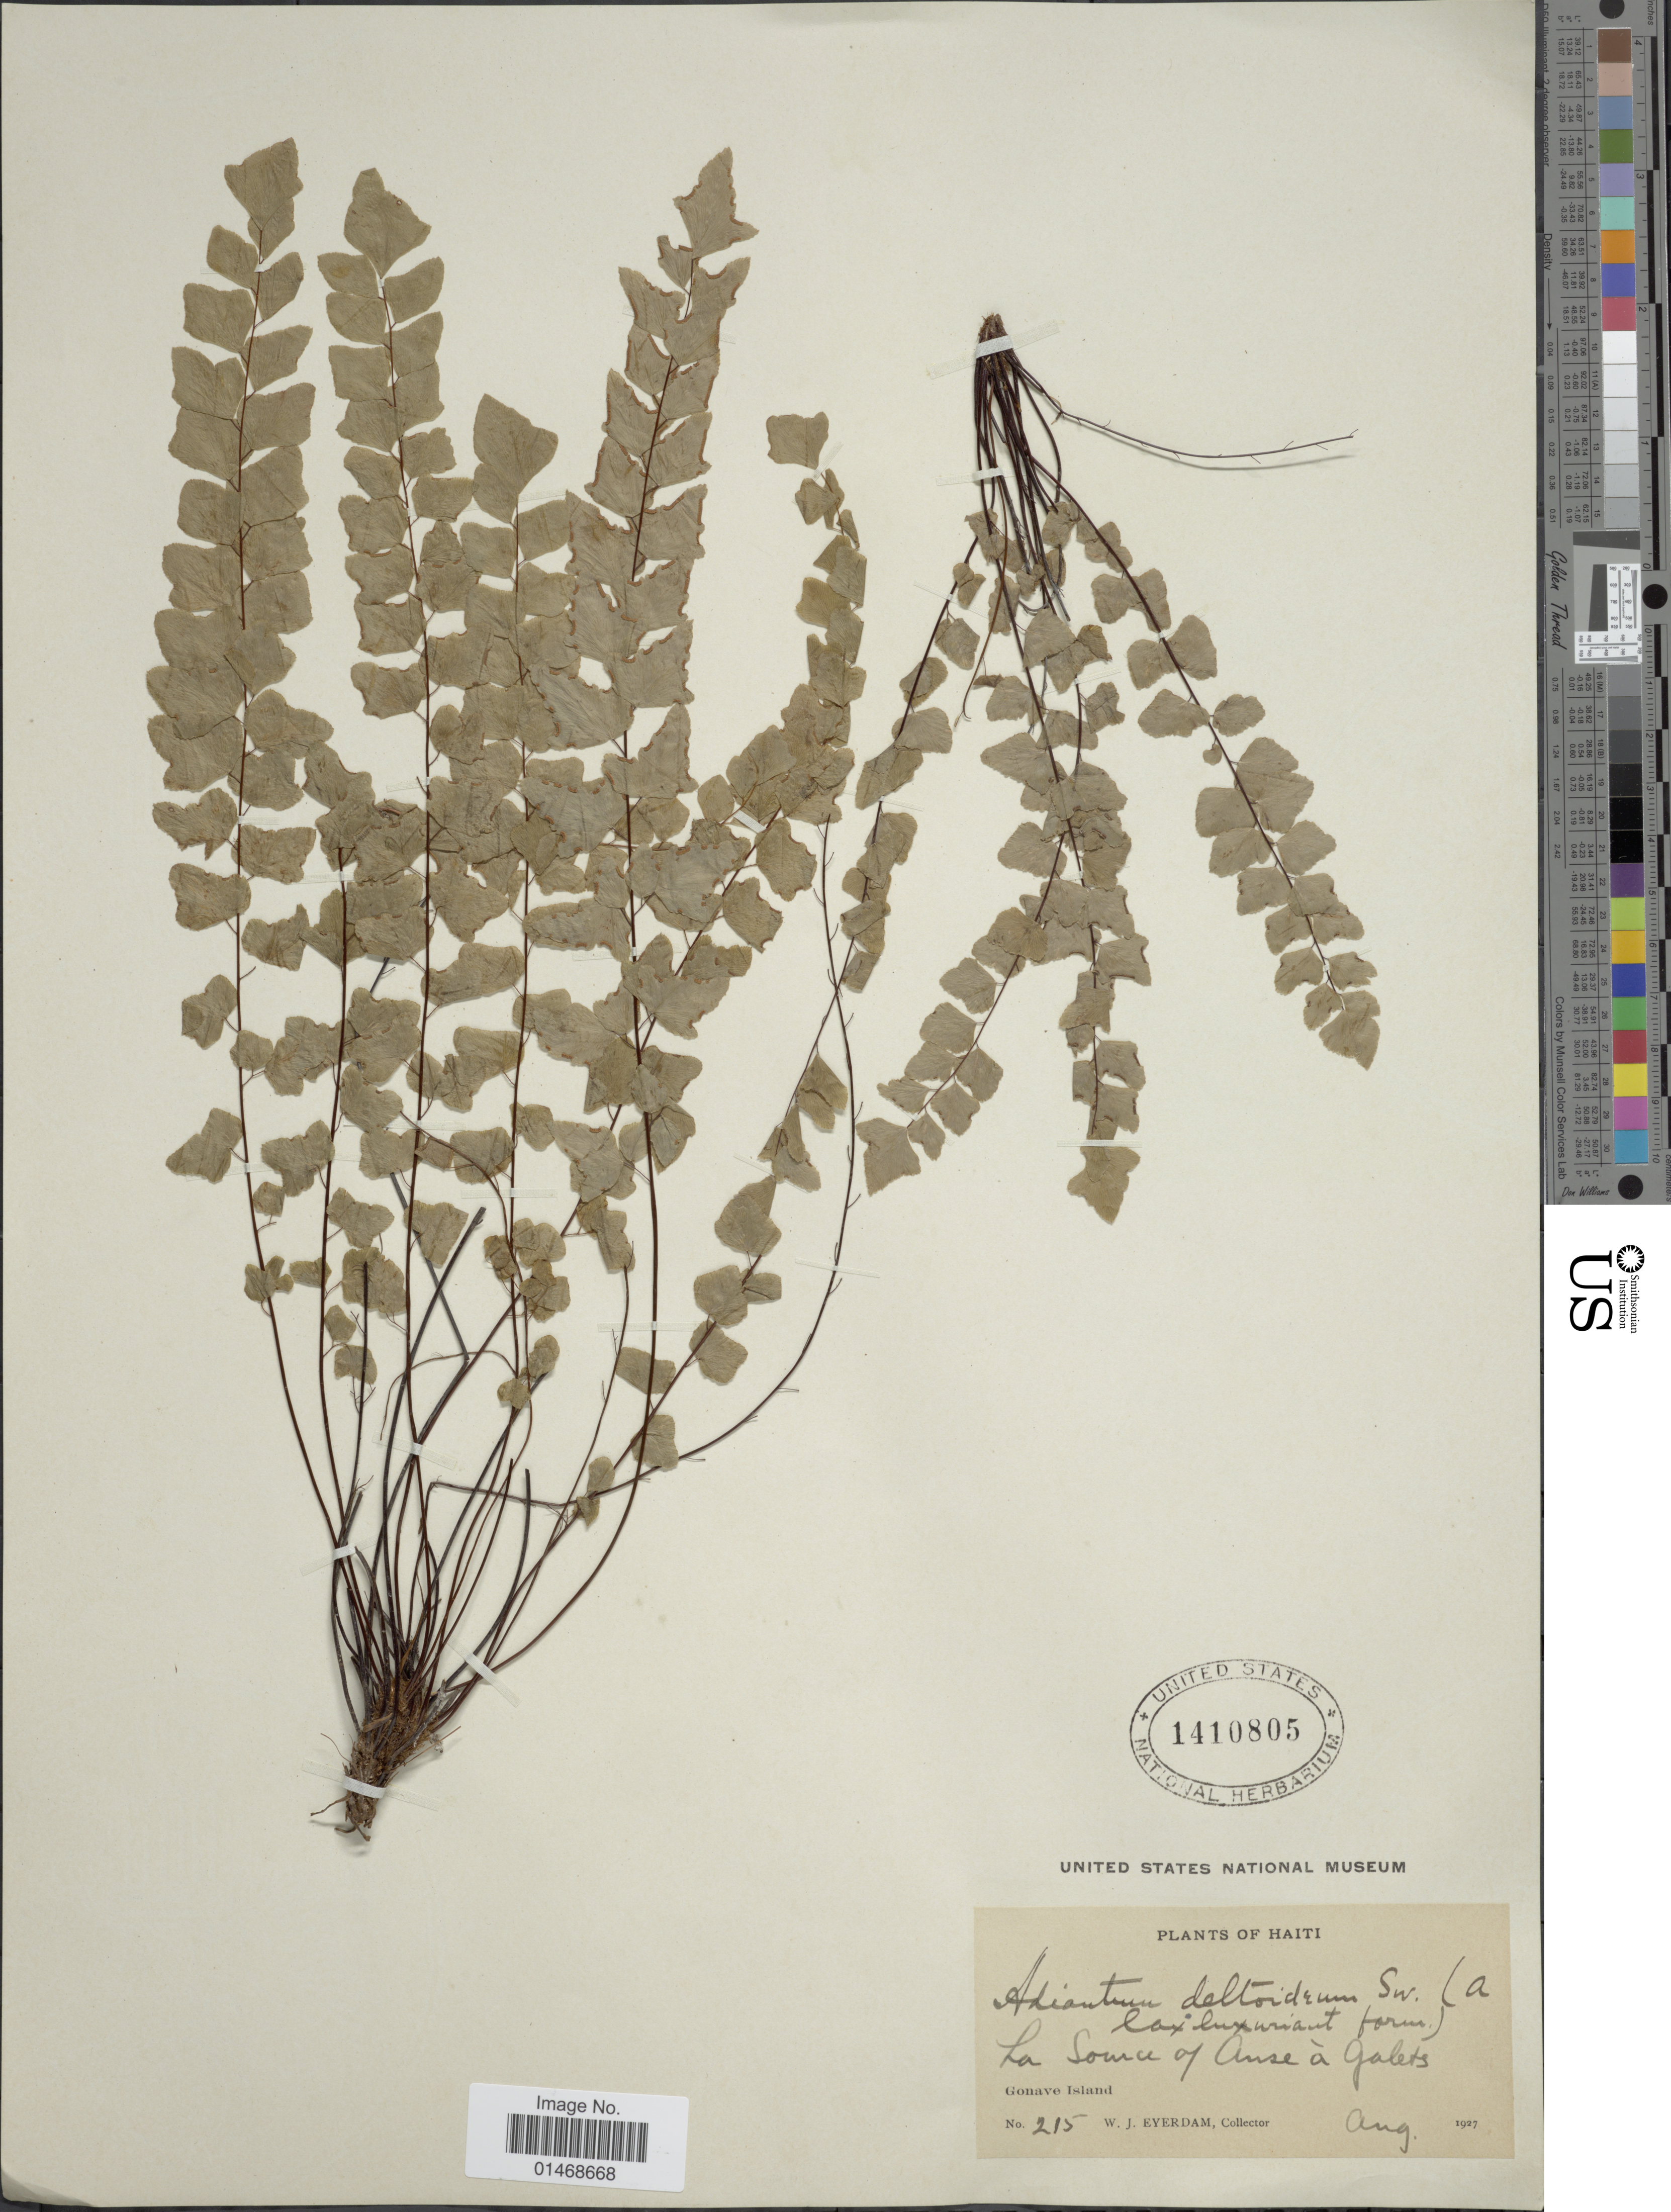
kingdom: Plantae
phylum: Tracheophyta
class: Polypodiopsida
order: Polypodiales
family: Pteridaceae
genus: Adiantum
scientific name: Adiantum deltoideum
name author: Sw.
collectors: W. J. Eyerdam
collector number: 215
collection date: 1927-08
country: Haiti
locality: La Source of Anse à Gates, Gonave Island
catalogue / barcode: US 1410805